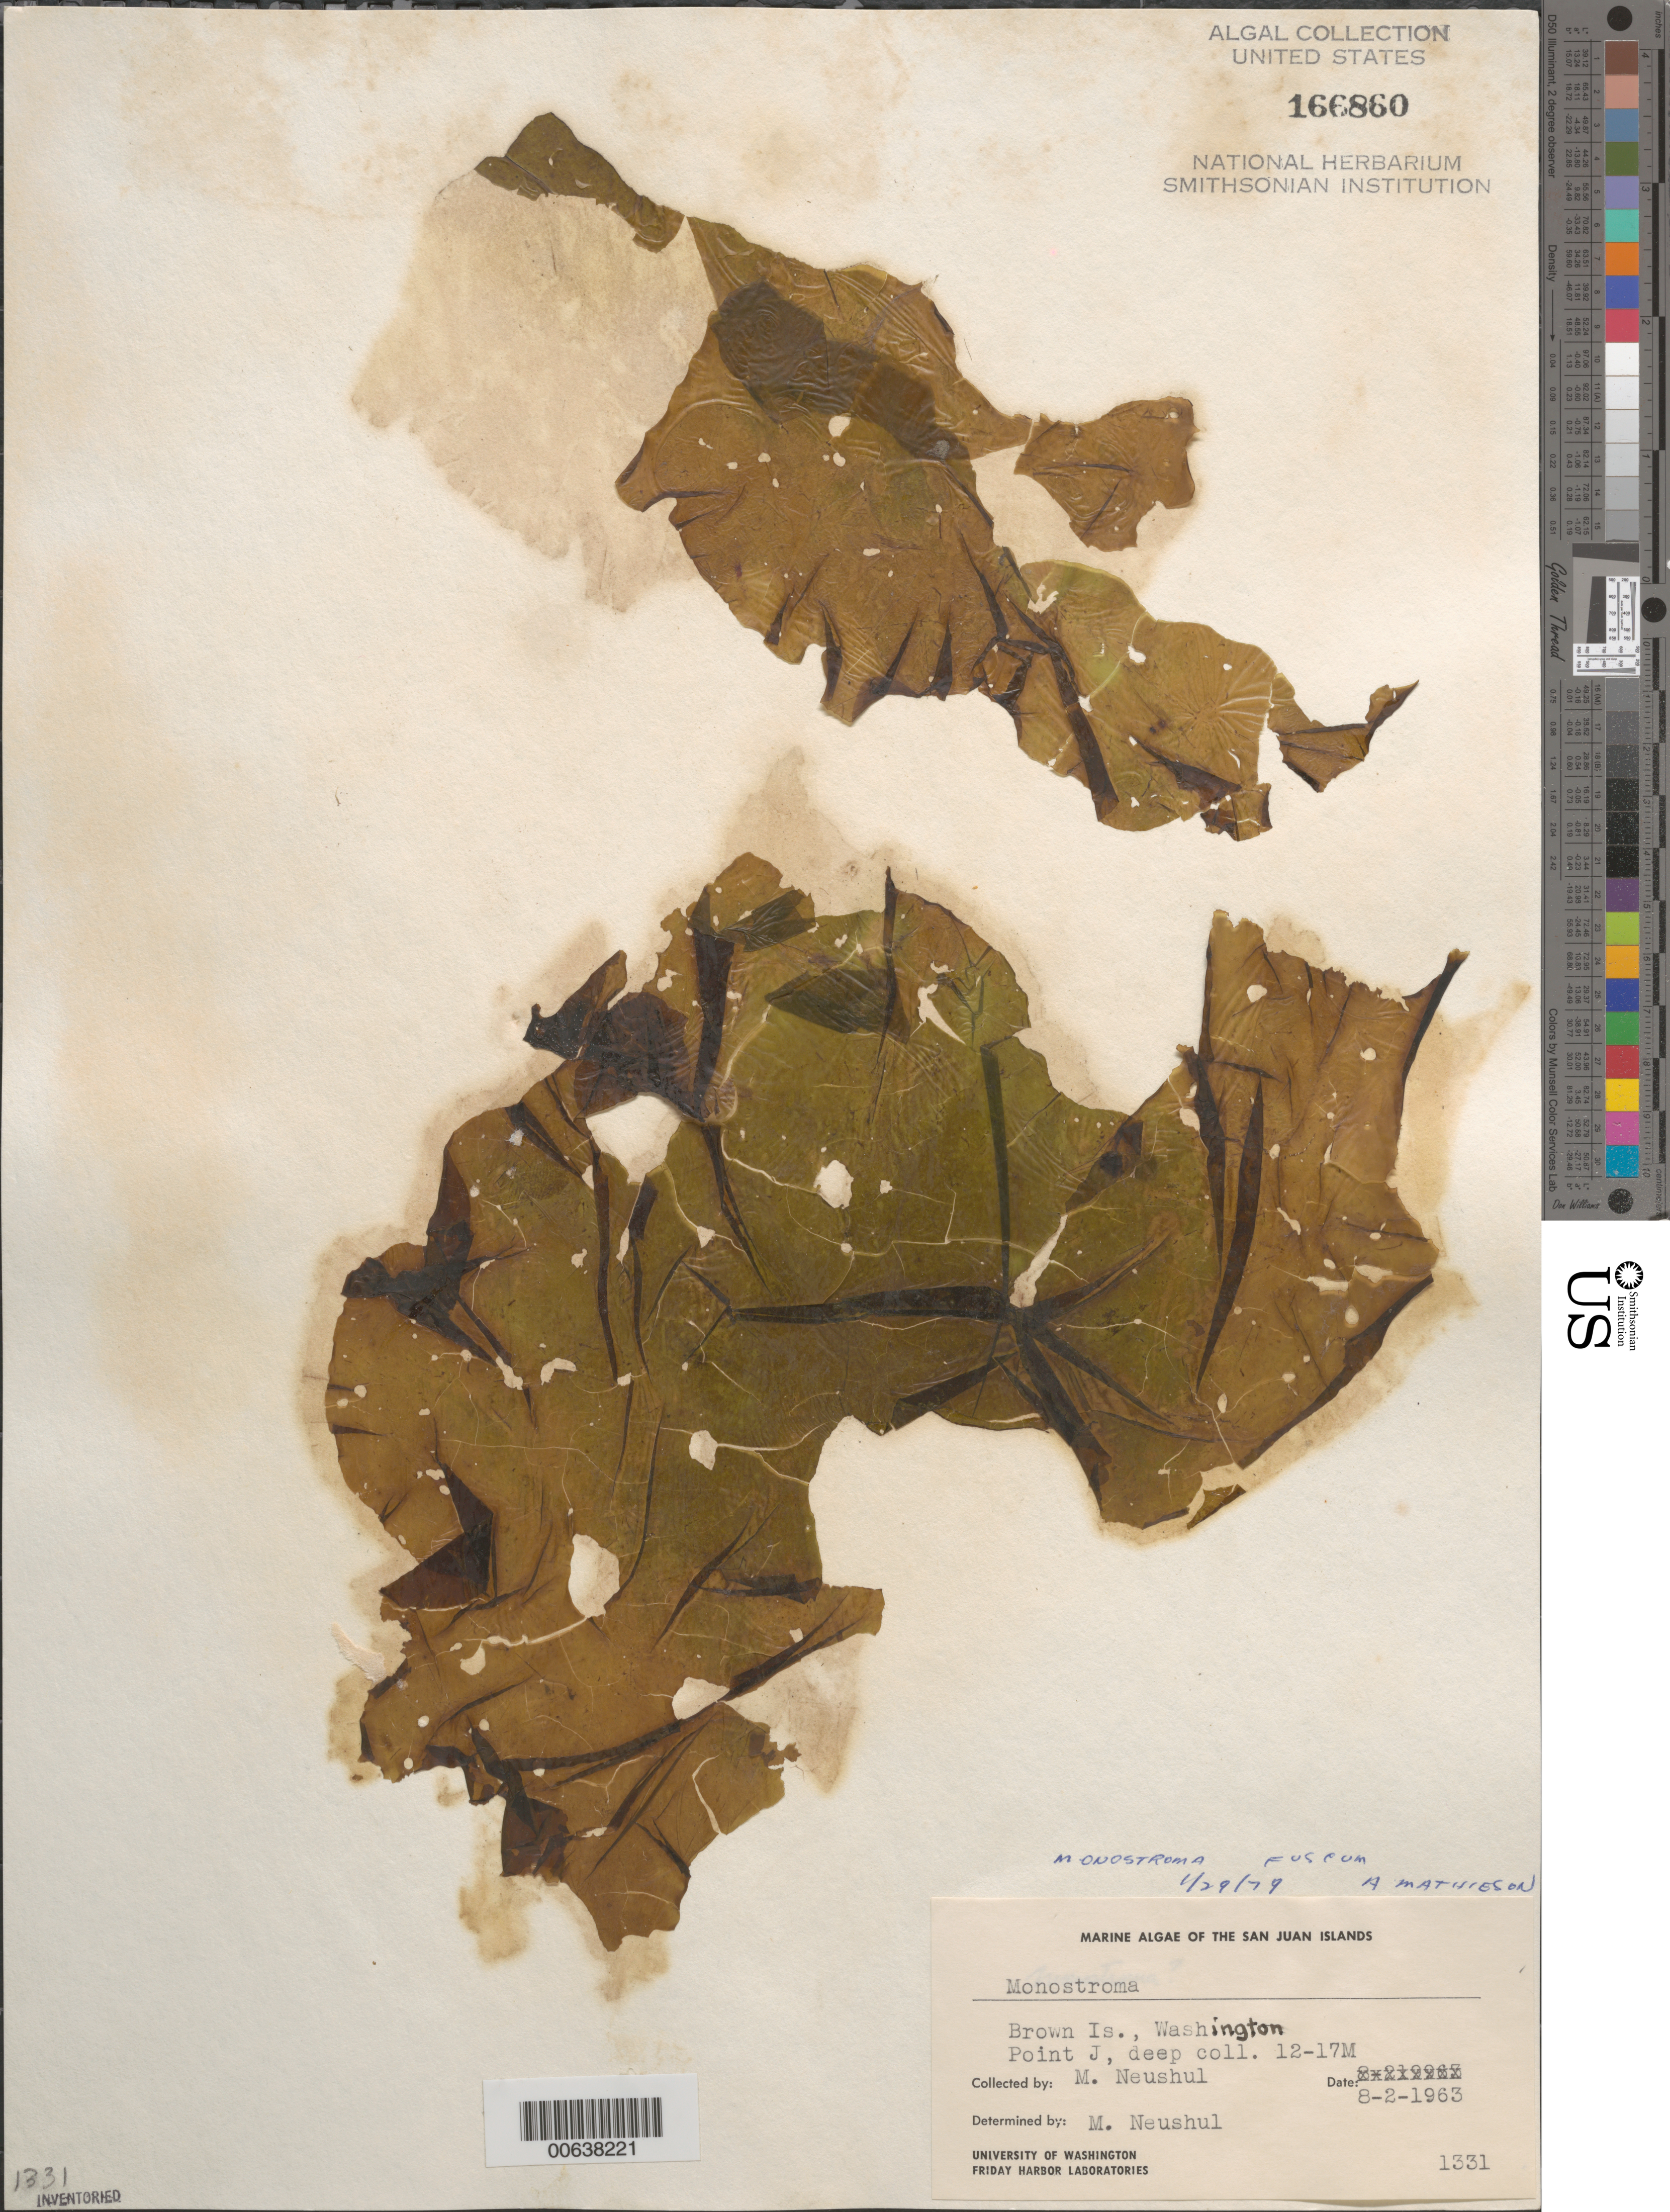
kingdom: Plantae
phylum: Chlorophyta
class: Ulvophyceae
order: Ulvales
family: Ulvaceae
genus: Ulvaria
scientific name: Ulvaria splendens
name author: (Rupr.) K.L.Vinogr.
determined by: Algae name updating Project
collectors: M. Neushul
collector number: Neushul 1331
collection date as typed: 02 Aug 1963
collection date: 1963-08-02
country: United States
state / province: Washington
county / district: San Juan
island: Brown Island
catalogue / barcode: US 166860